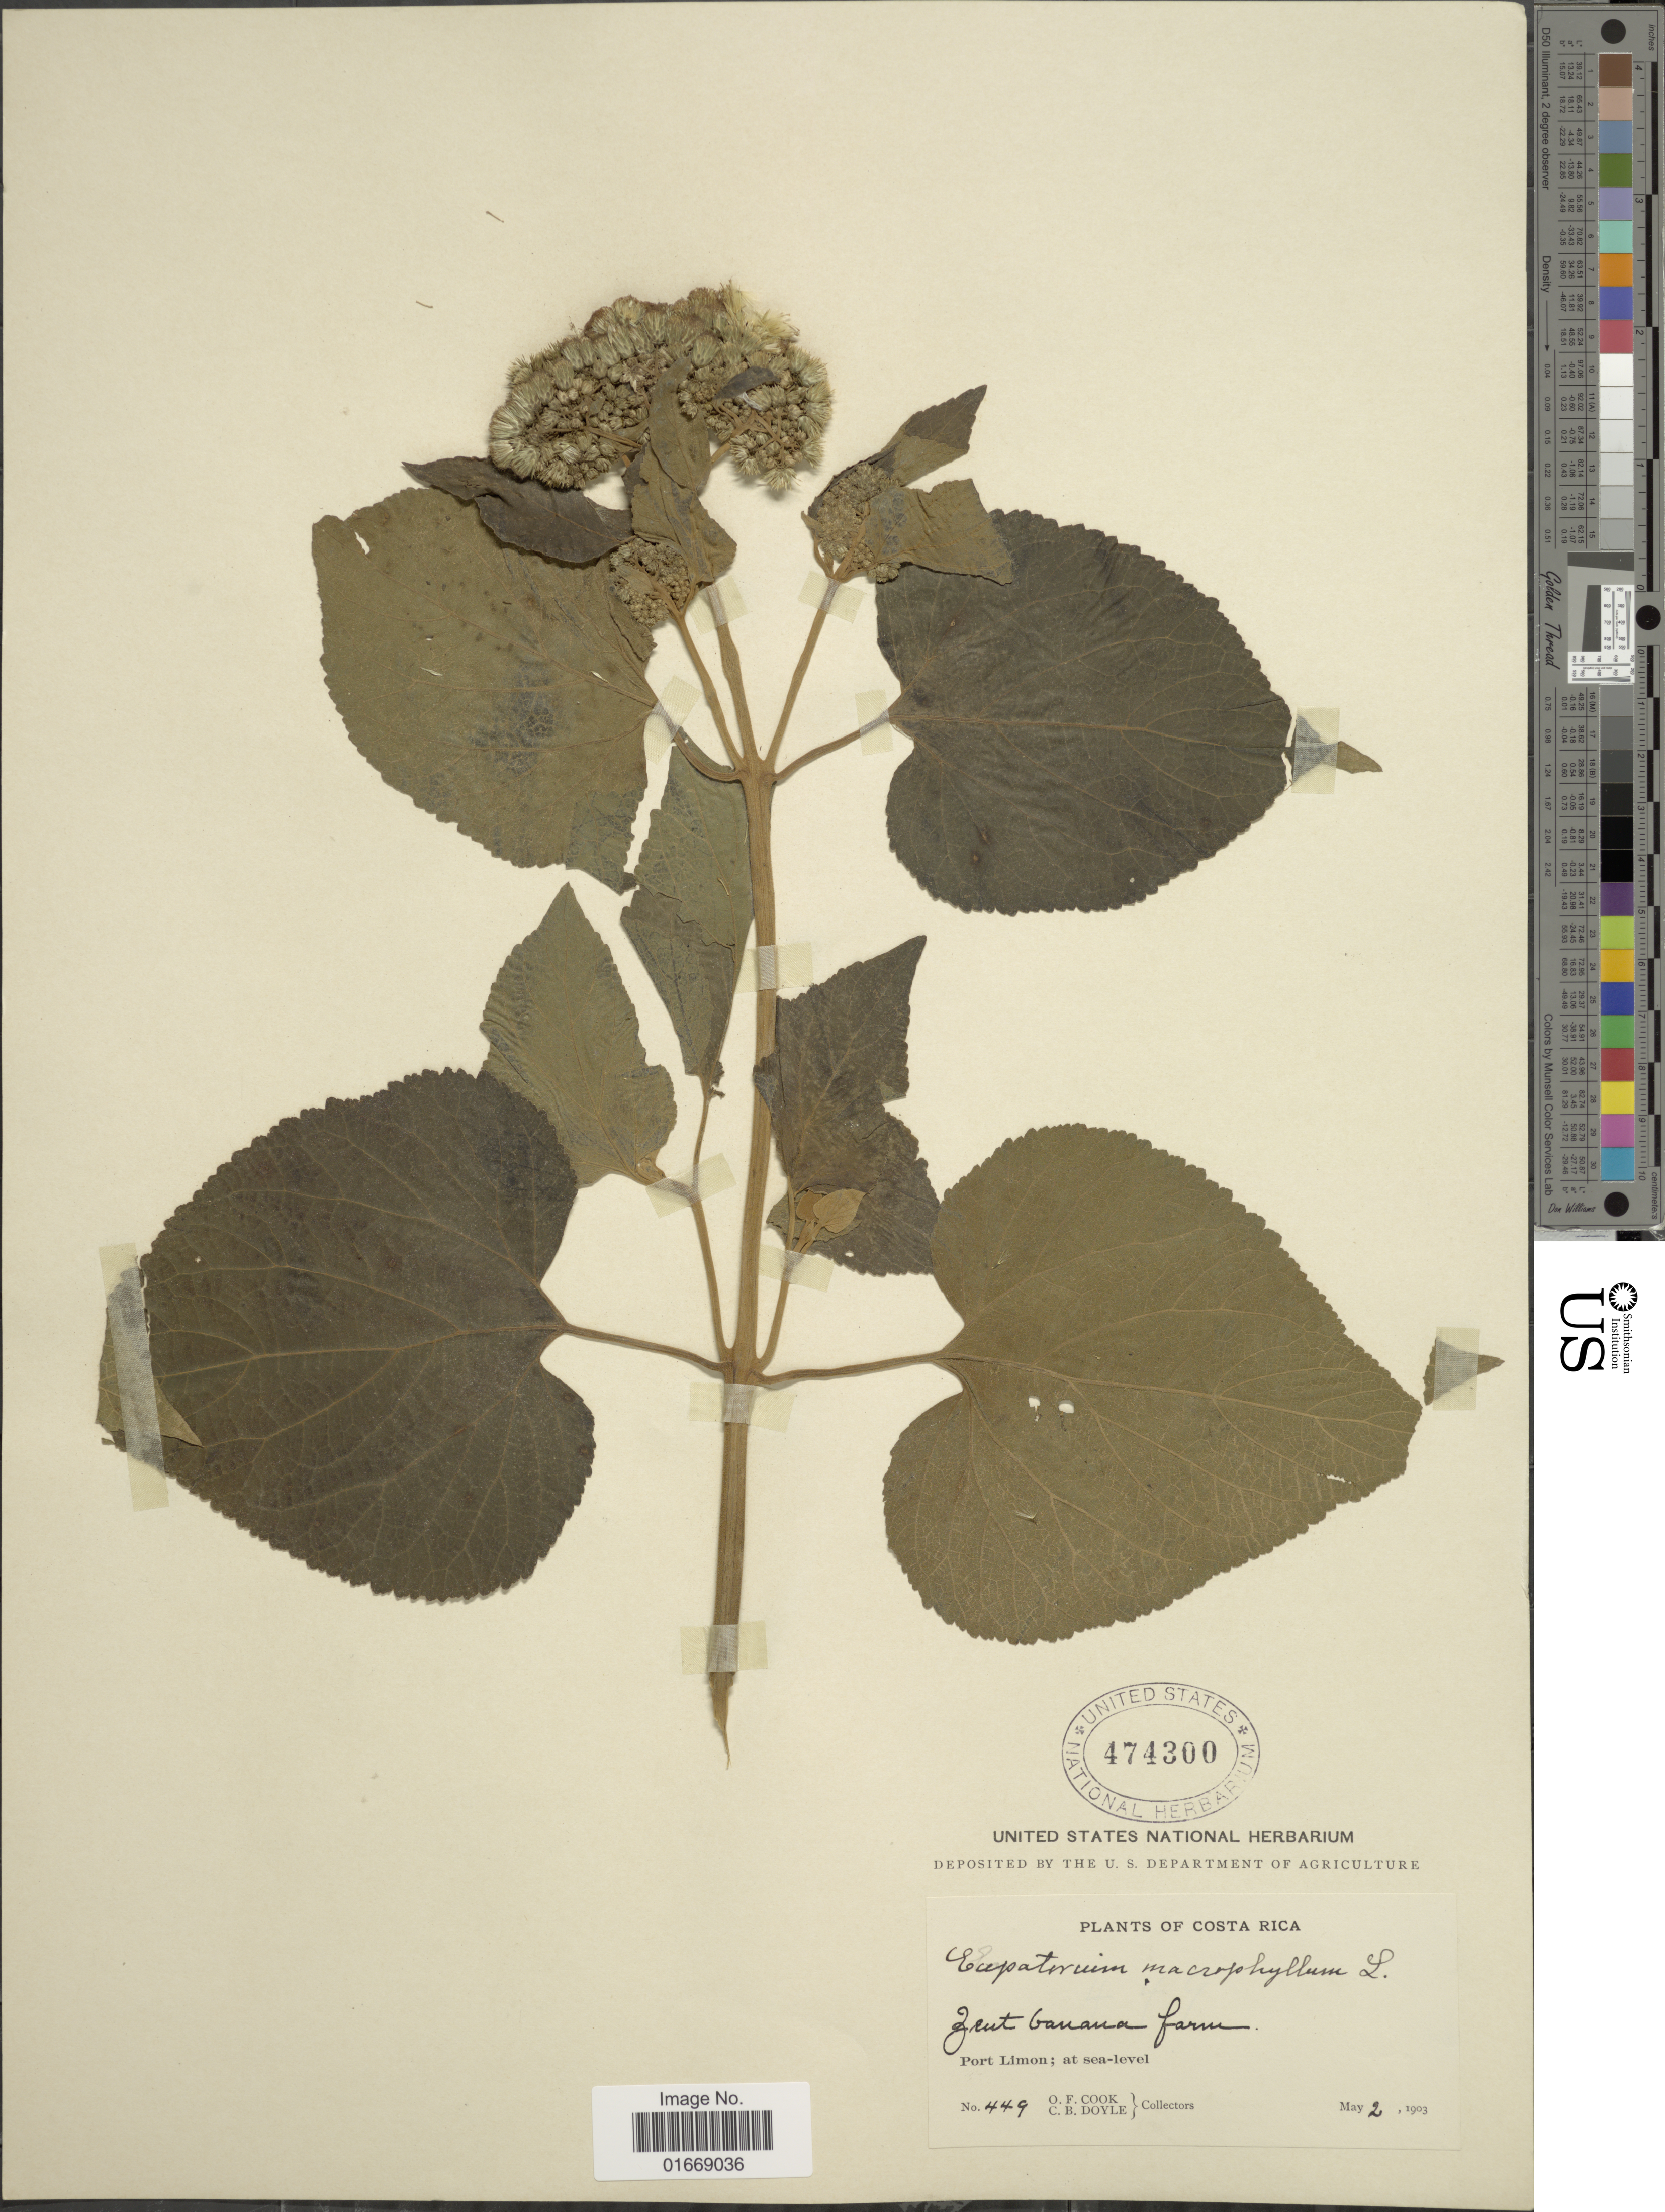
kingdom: Plantae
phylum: Tracheophyta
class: Magnoliopsida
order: Asterales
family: Asteraceae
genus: Hebeclinium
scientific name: Hebeclinium macrophyllum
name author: (L.) DC.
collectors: O. F. Cook & C. Doyle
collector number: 449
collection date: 1903-05-02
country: Costa Rica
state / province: Limón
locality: Port Limon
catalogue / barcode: US 474300